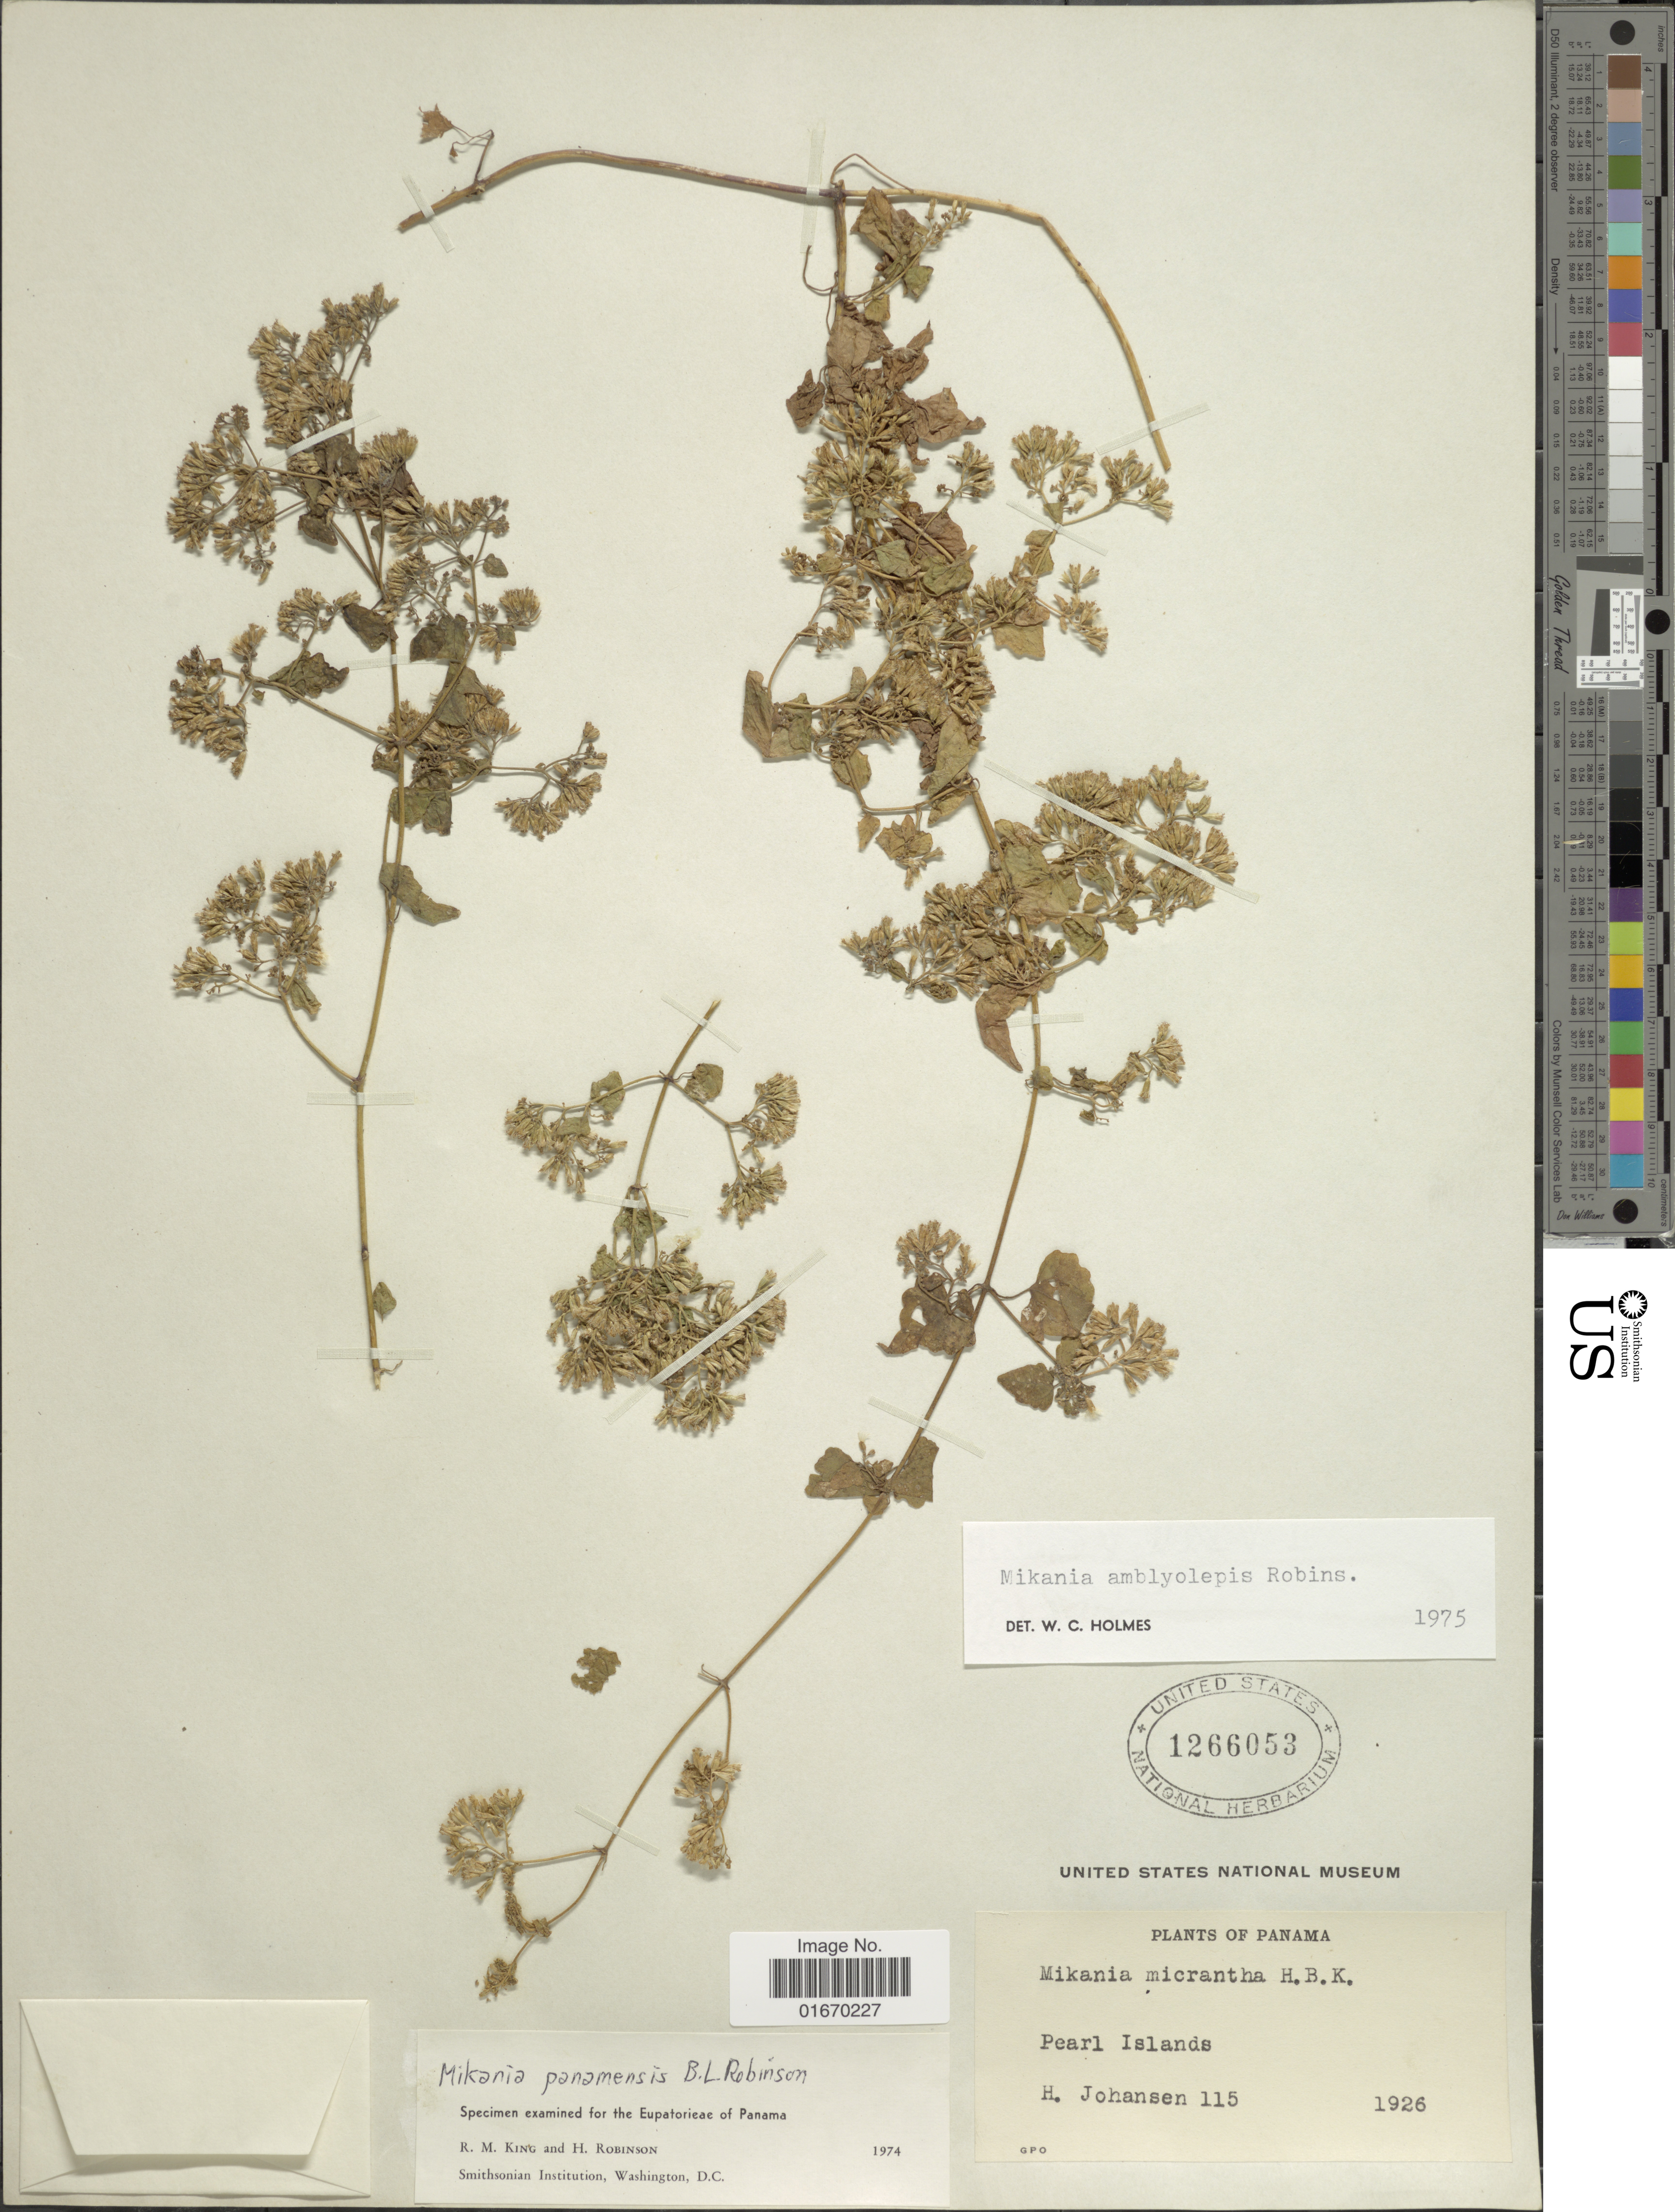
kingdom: Plantae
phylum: Tracheophyta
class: Magnoliopsida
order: Asterales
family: Asteraceae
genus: Mikania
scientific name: Mikania amblyolepis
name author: B.L. Rob.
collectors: H. Johansen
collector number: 115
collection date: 1926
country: Panama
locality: Pearl Islands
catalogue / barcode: US 1266053